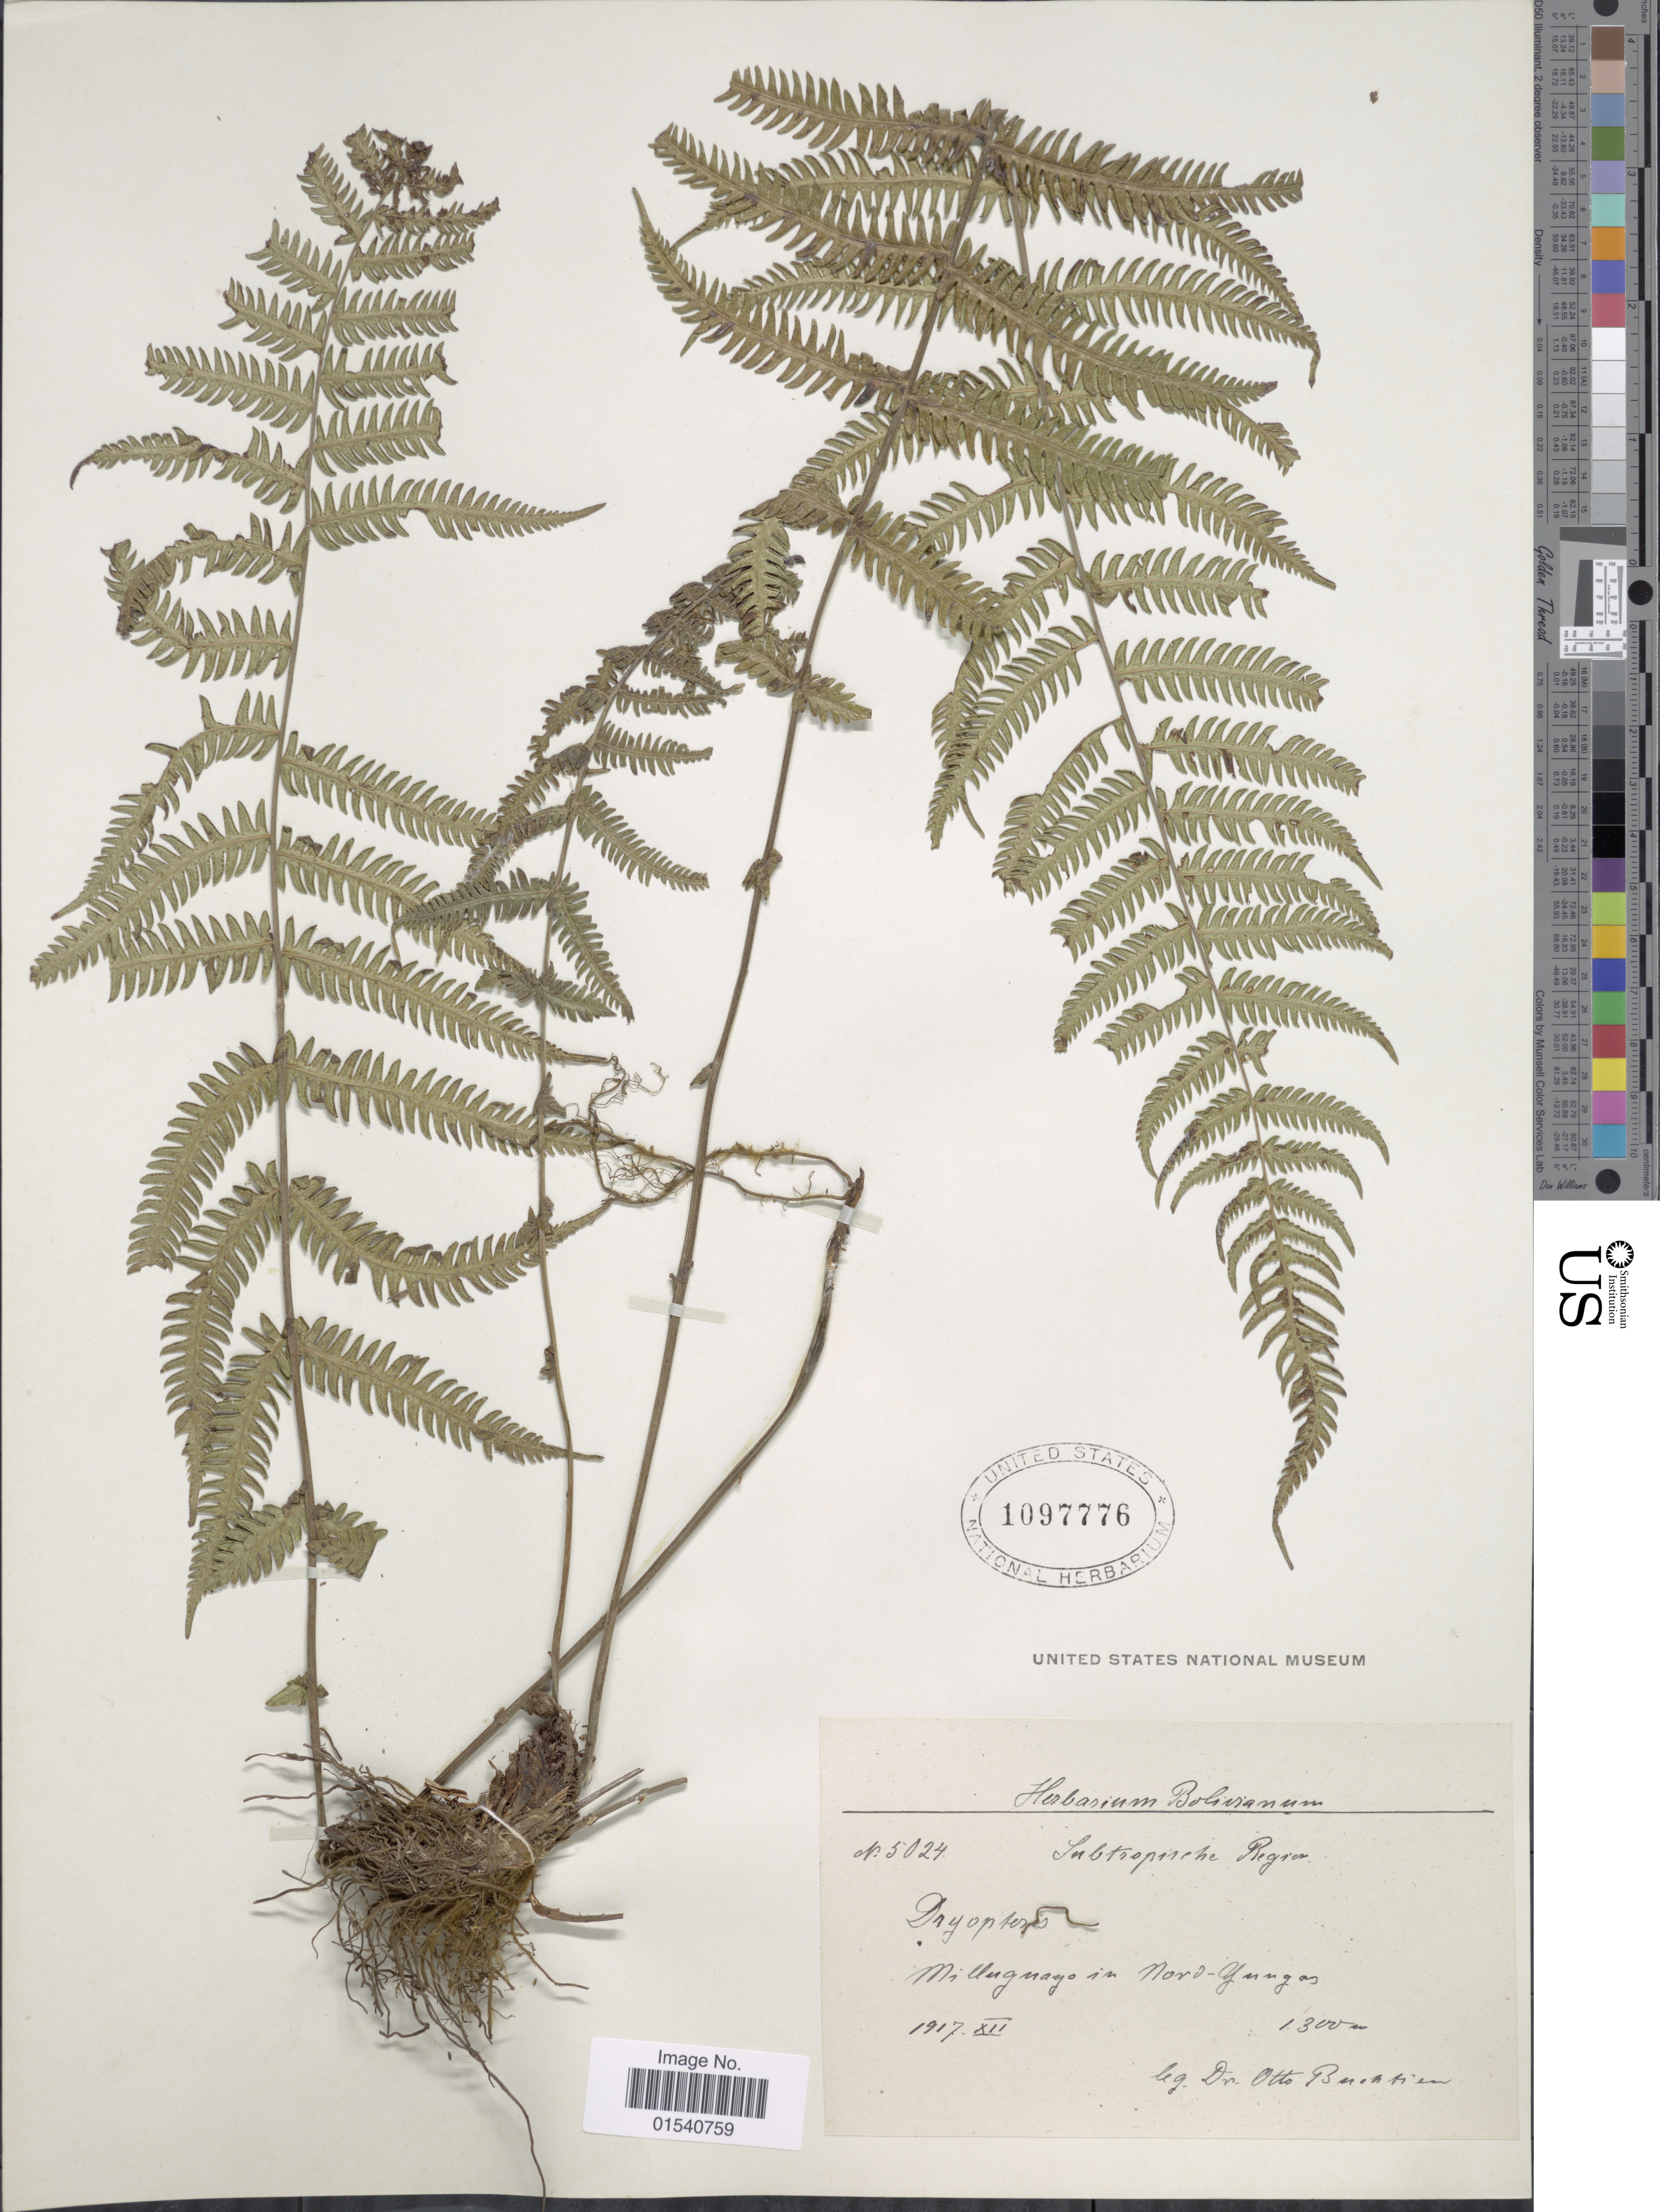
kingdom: Plantae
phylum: Tracheophyta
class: Polypodiopsida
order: Polypodiales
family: Thelypteridaceae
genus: Amauropelta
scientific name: Amauropelta rivulariformis (Rosenst.) comb. nov., ined 2015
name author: (Rosenst.)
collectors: O. Buchtien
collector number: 5024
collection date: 1917-12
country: Bolivia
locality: Milluguayo in Nord-Yunga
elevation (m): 1300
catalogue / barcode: US 1097776